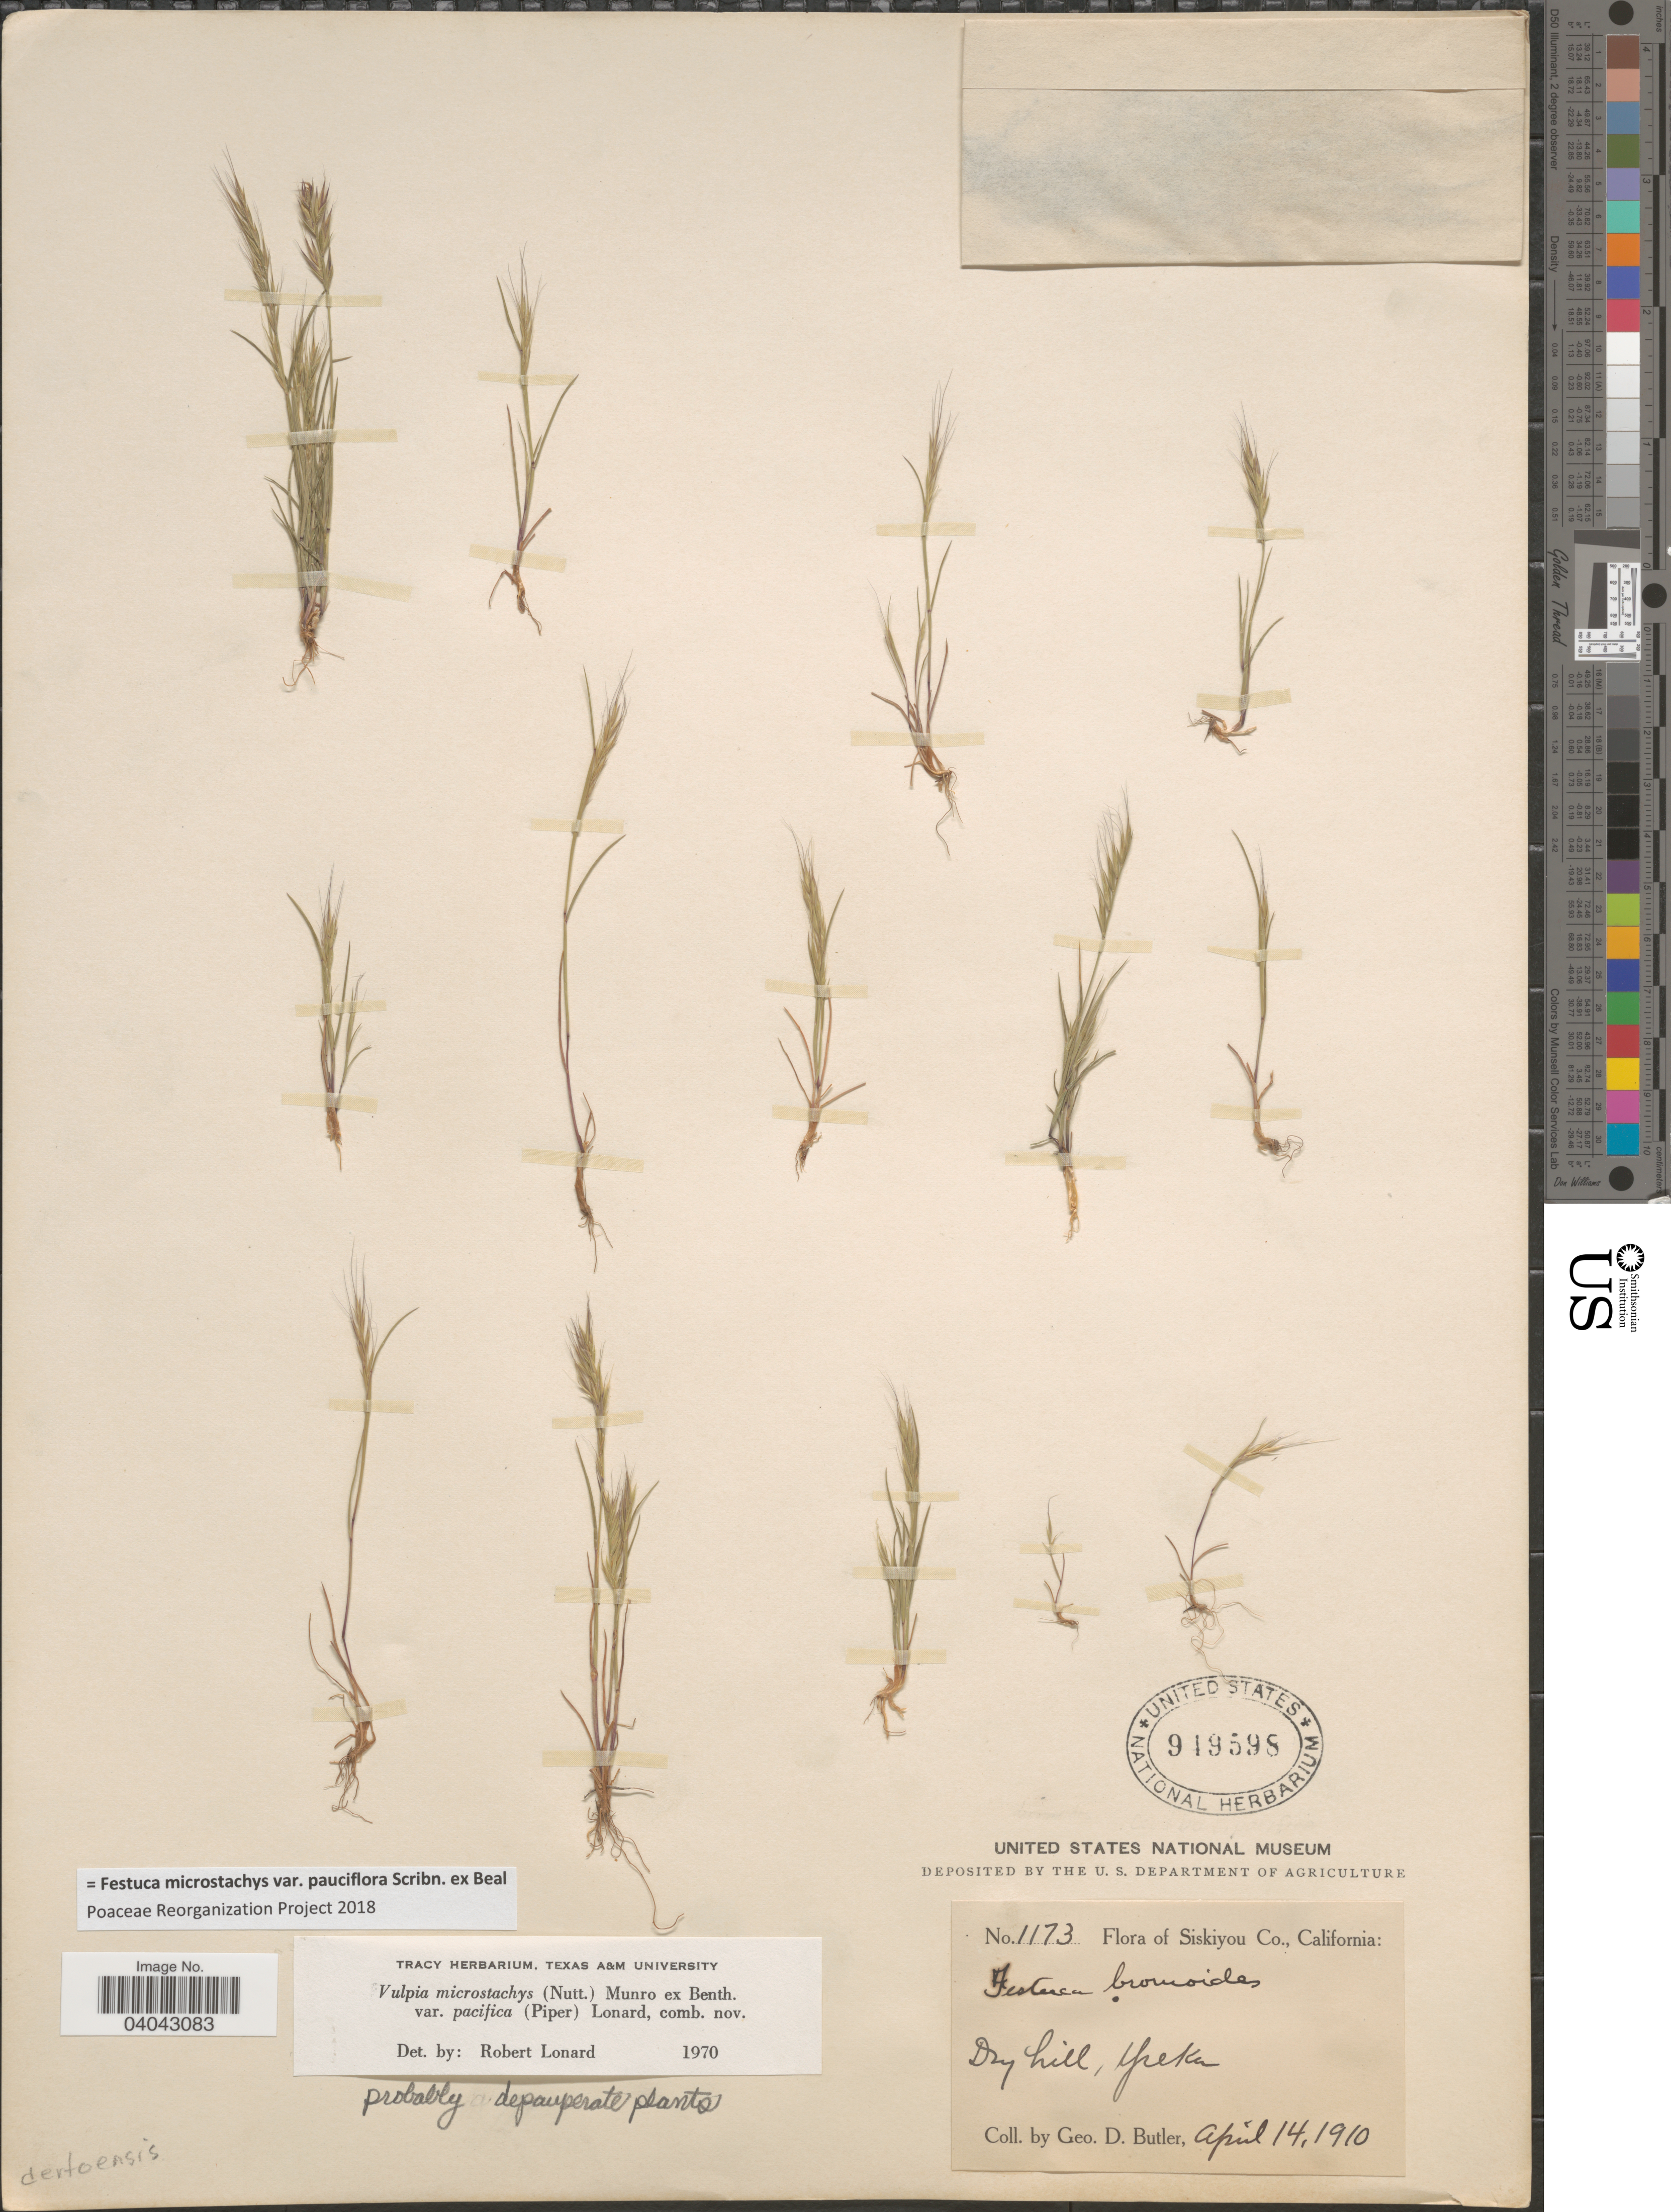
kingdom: Plantae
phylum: Tracheophyta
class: Liliopsida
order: Poales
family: Poaceae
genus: Festuca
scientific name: Festuca microstachys var. pauciflora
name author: Scribn. ex W.J. Beal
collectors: G. D. Butler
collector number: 1173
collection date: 1910-04-14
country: United States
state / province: California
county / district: Siskiyou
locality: Siskiyou Co. Yreka.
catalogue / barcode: US 949598